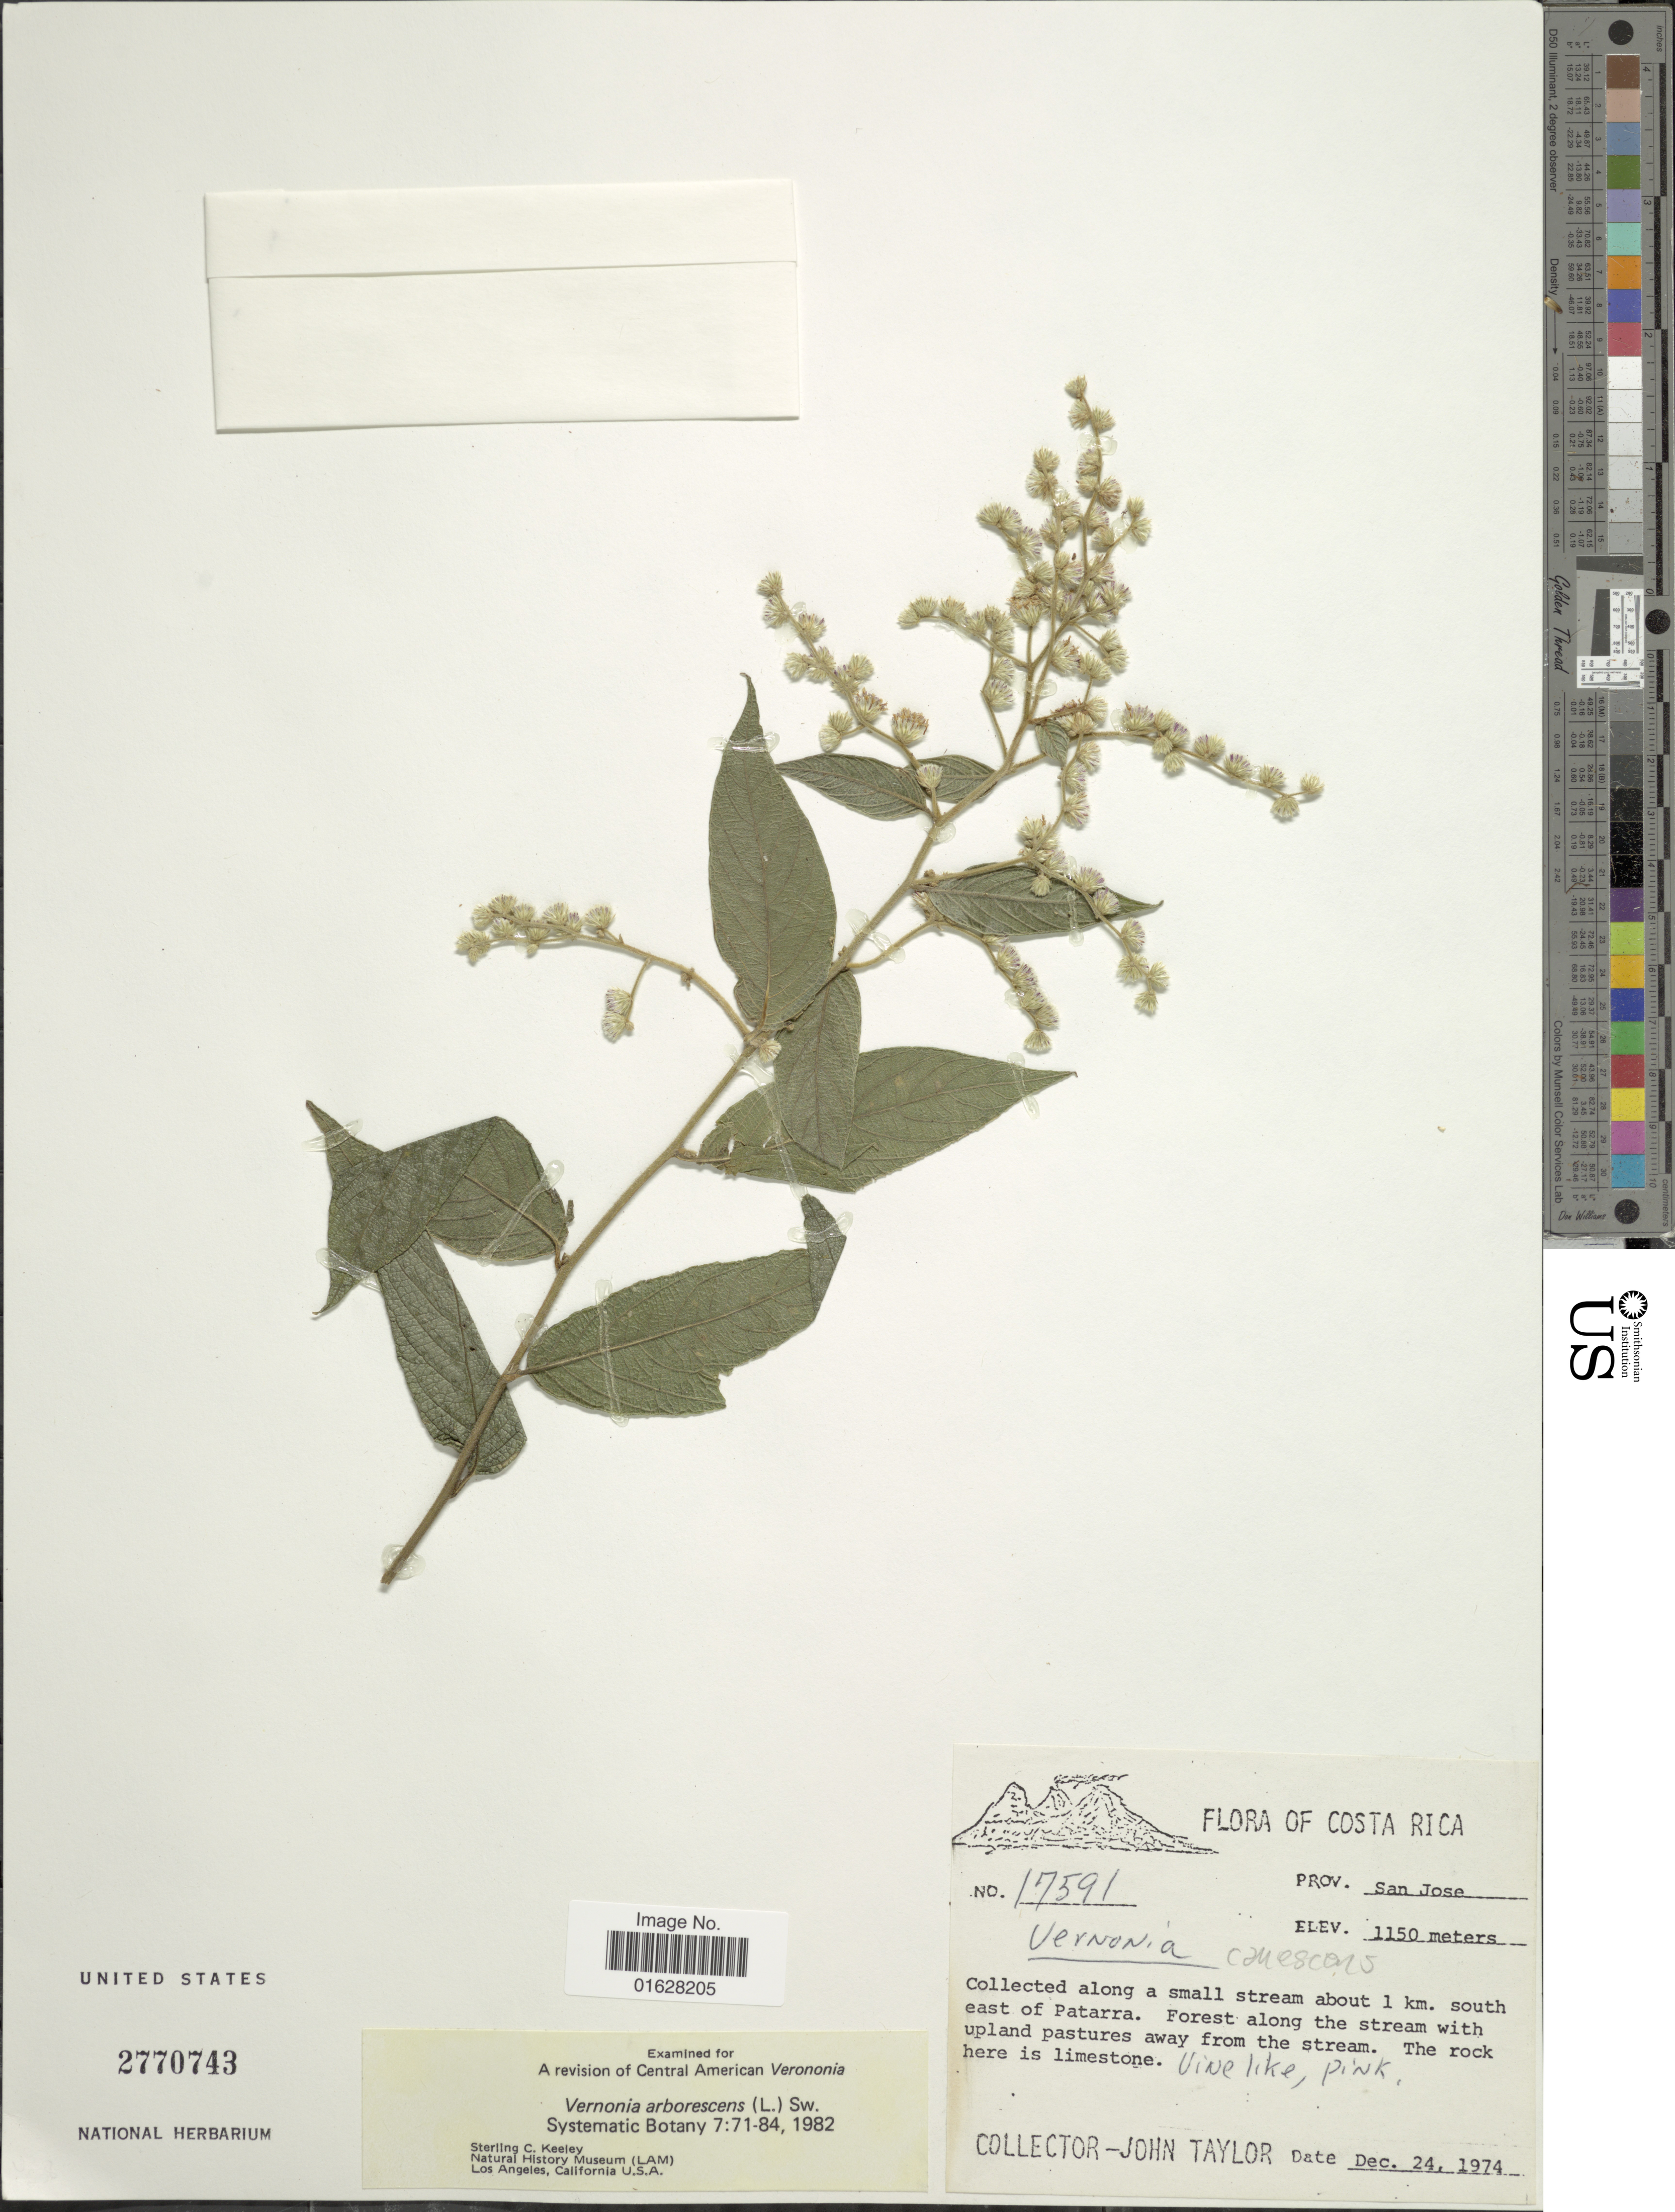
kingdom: Plantae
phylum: Tracheophyta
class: Magnoliopsida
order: Asterales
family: Asteraceae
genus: Lepidaploa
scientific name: Lepidaploa canescens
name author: (Kunth) H. Rob.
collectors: J. Taylor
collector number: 17591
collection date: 1974-12-24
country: Costa Rica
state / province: San José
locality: Prov. San Jose, about 1 km south east of Patarra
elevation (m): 1150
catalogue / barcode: US 2770743